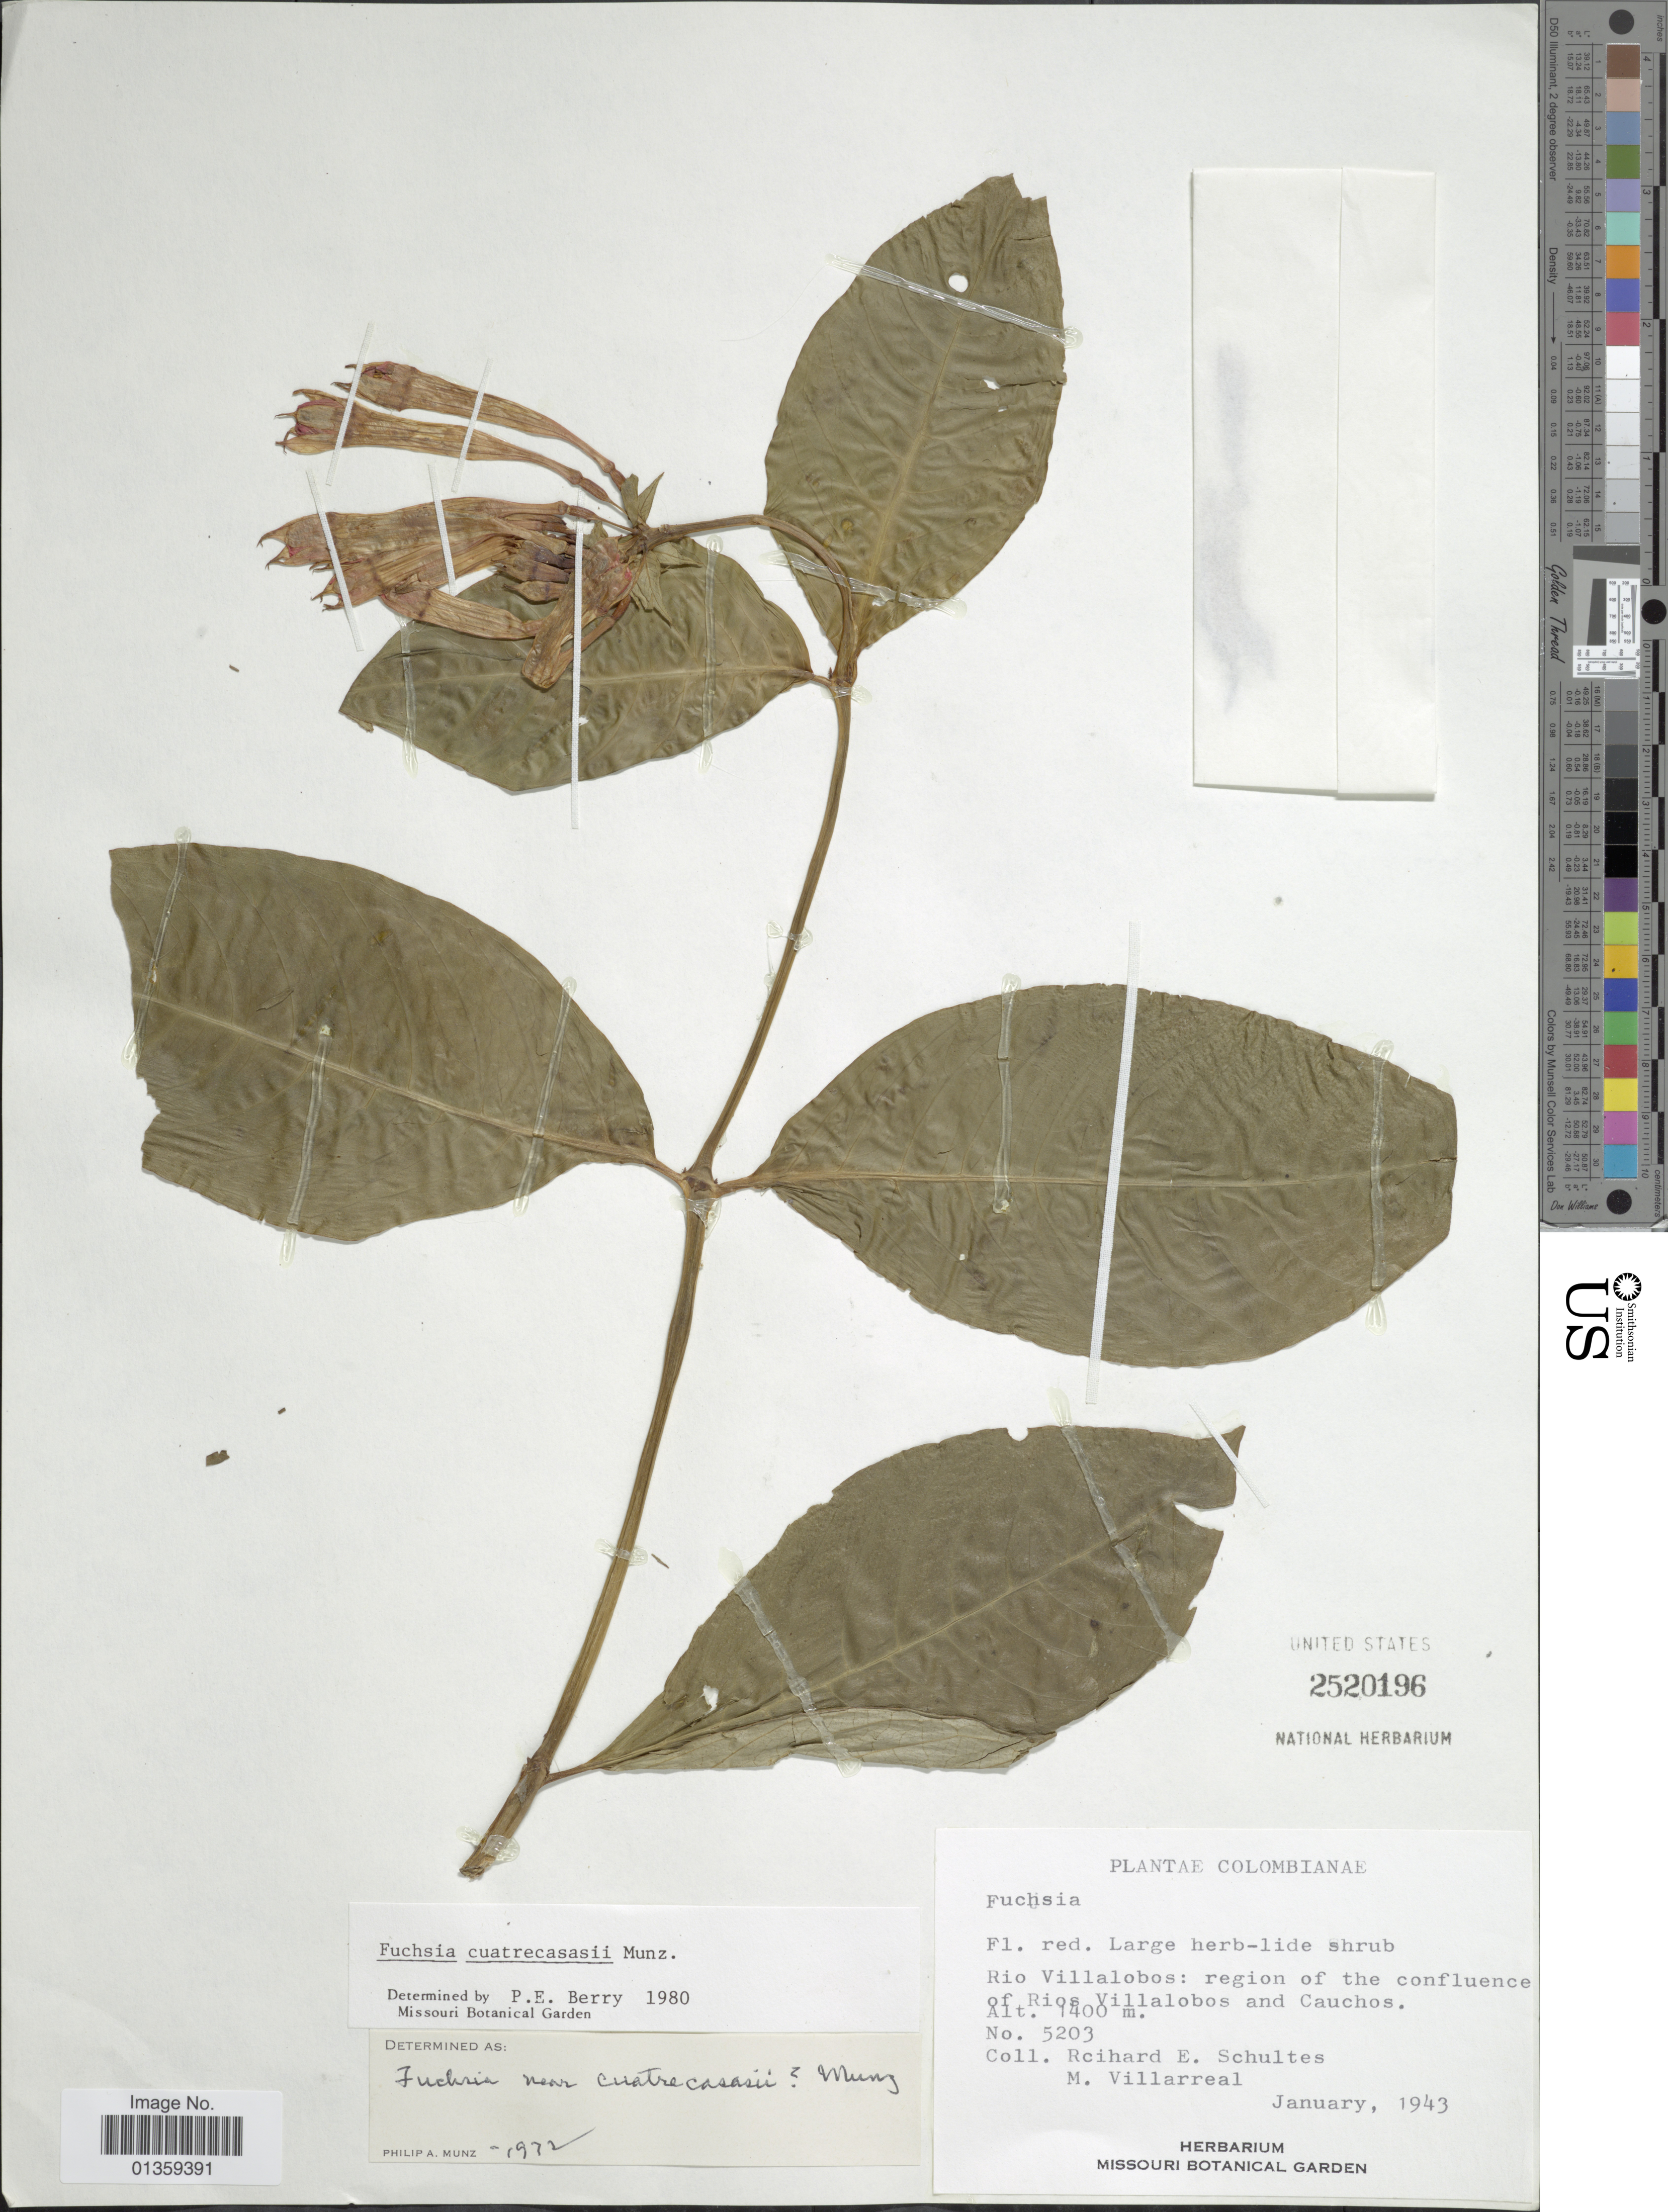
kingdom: Plantae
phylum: Tracheophyta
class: Magnoliopsida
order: Myrtales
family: Onagraceae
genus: Fuchsia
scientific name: Fuchsia cuatrecasasii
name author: Munz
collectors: R. E. Schultes & M. Villarreal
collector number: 5203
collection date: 1943-01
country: Colombia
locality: Rio Villalobos: region of the confluence of Rios Villalobos and Cauchos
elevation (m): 1400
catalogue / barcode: US 2520196